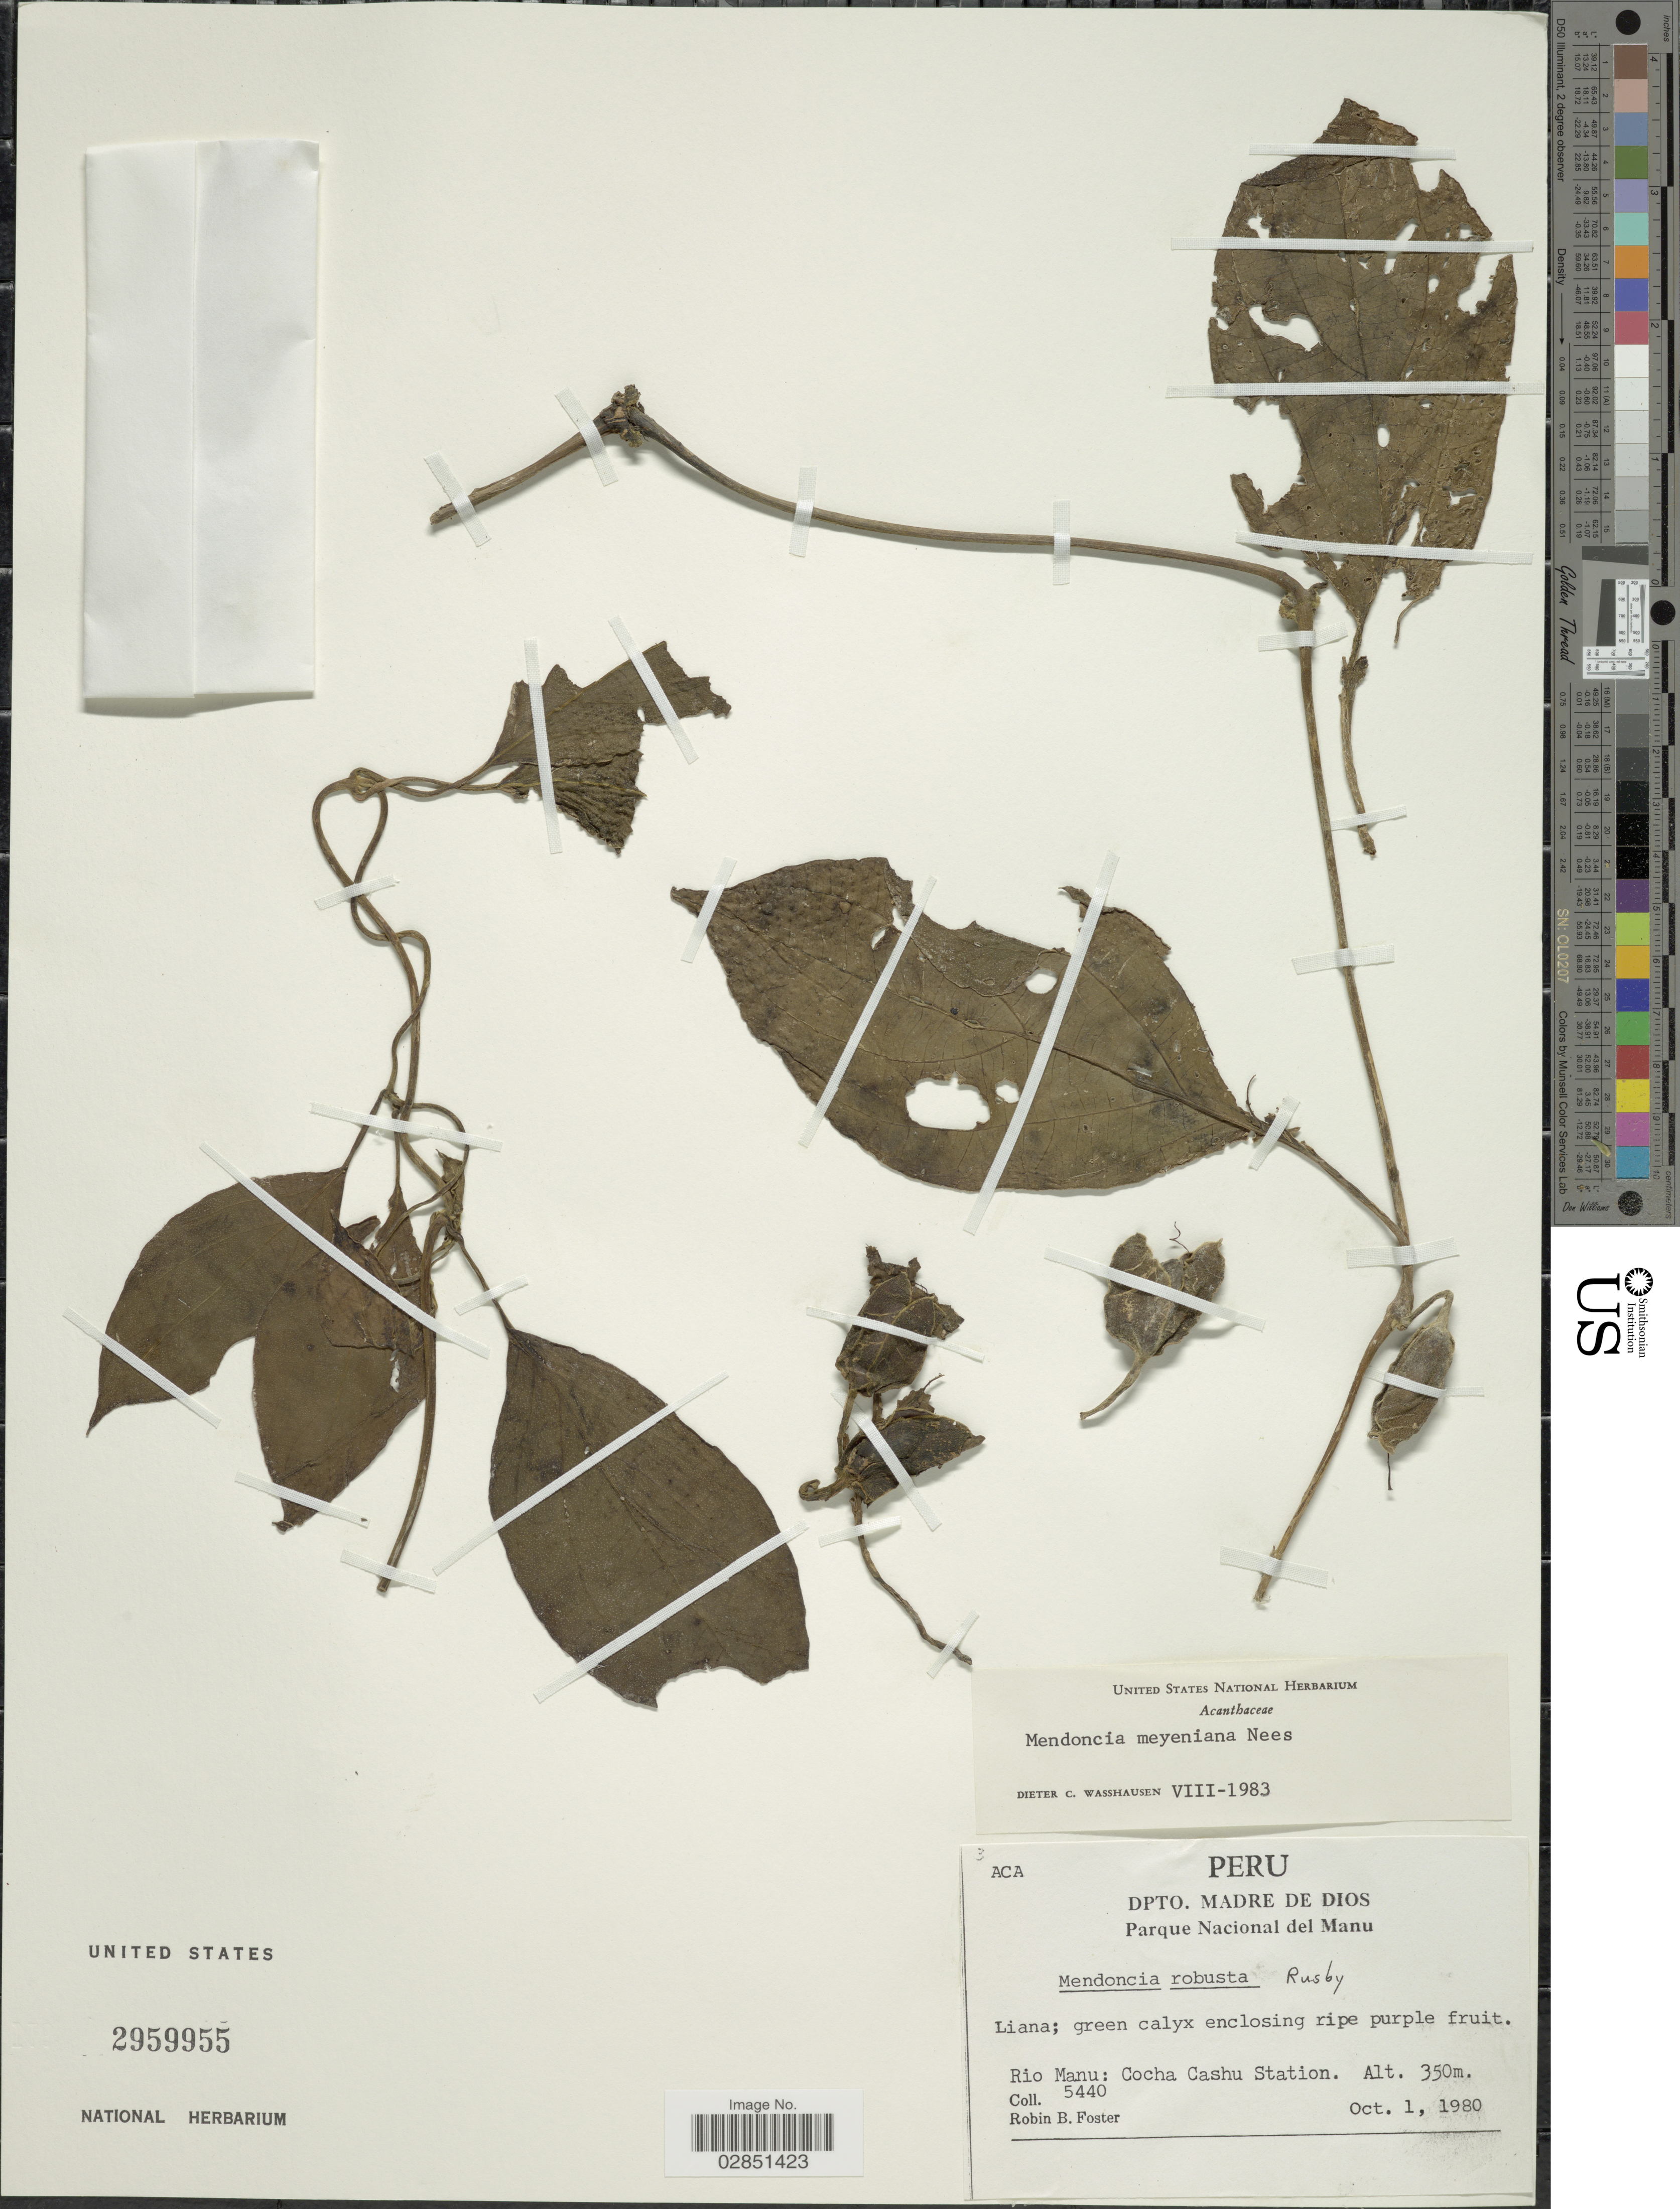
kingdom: Plantae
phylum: Tracheophyta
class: Magnoliopsida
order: Lamiales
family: Acanthaceae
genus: Mendoncia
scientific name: Mendoncia robusta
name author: Rusby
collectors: R. B. Foster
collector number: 5440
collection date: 1980-10-01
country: Peru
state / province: Madre de Dios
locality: Dpto. Madre de Dios. Parque Nacional del Manu, Rio Manu: Cocha Cashu Station.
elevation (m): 350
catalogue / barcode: US 2959955